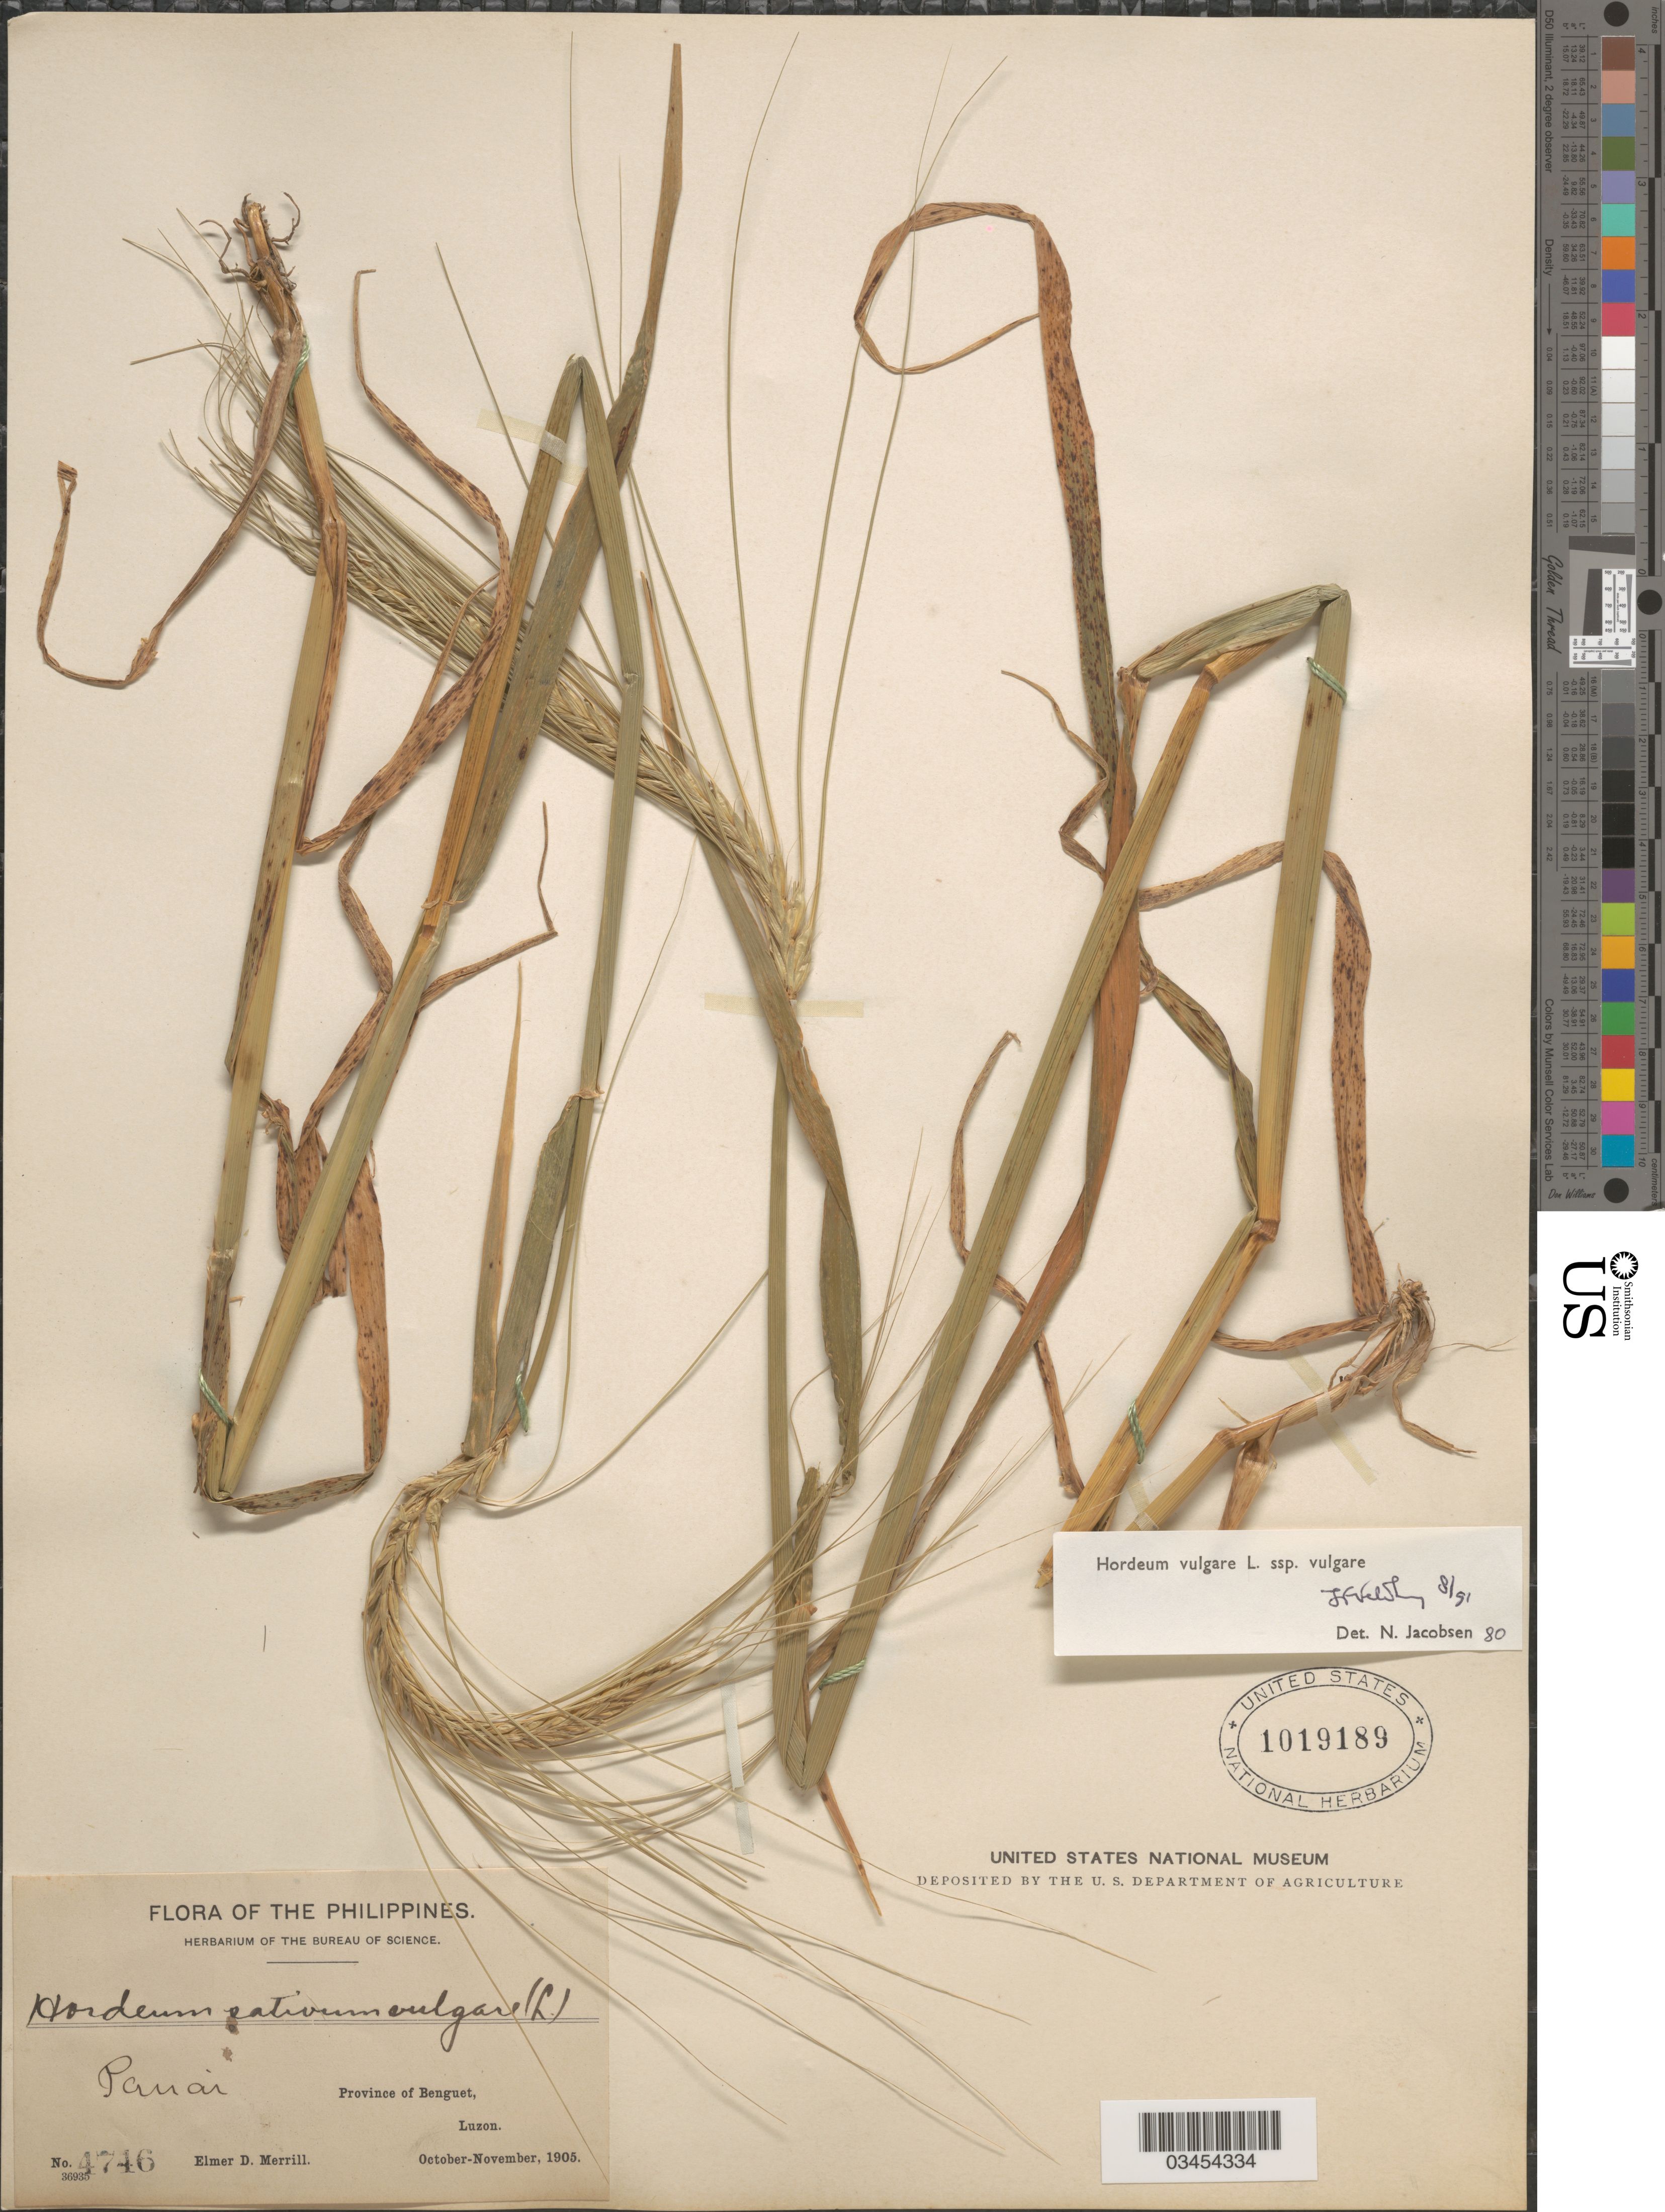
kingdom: Plantae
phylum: Tracheophyta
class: Liliopsida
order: Poales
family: Poaceae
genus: Hordeum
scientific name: Hordeum vulgare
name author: L.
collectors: E. D. Merrill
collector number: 4746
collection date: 1905-10/1905-11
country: Philippines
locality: Panai. Province of Benguet, Luzon.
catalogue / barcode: US 1019189